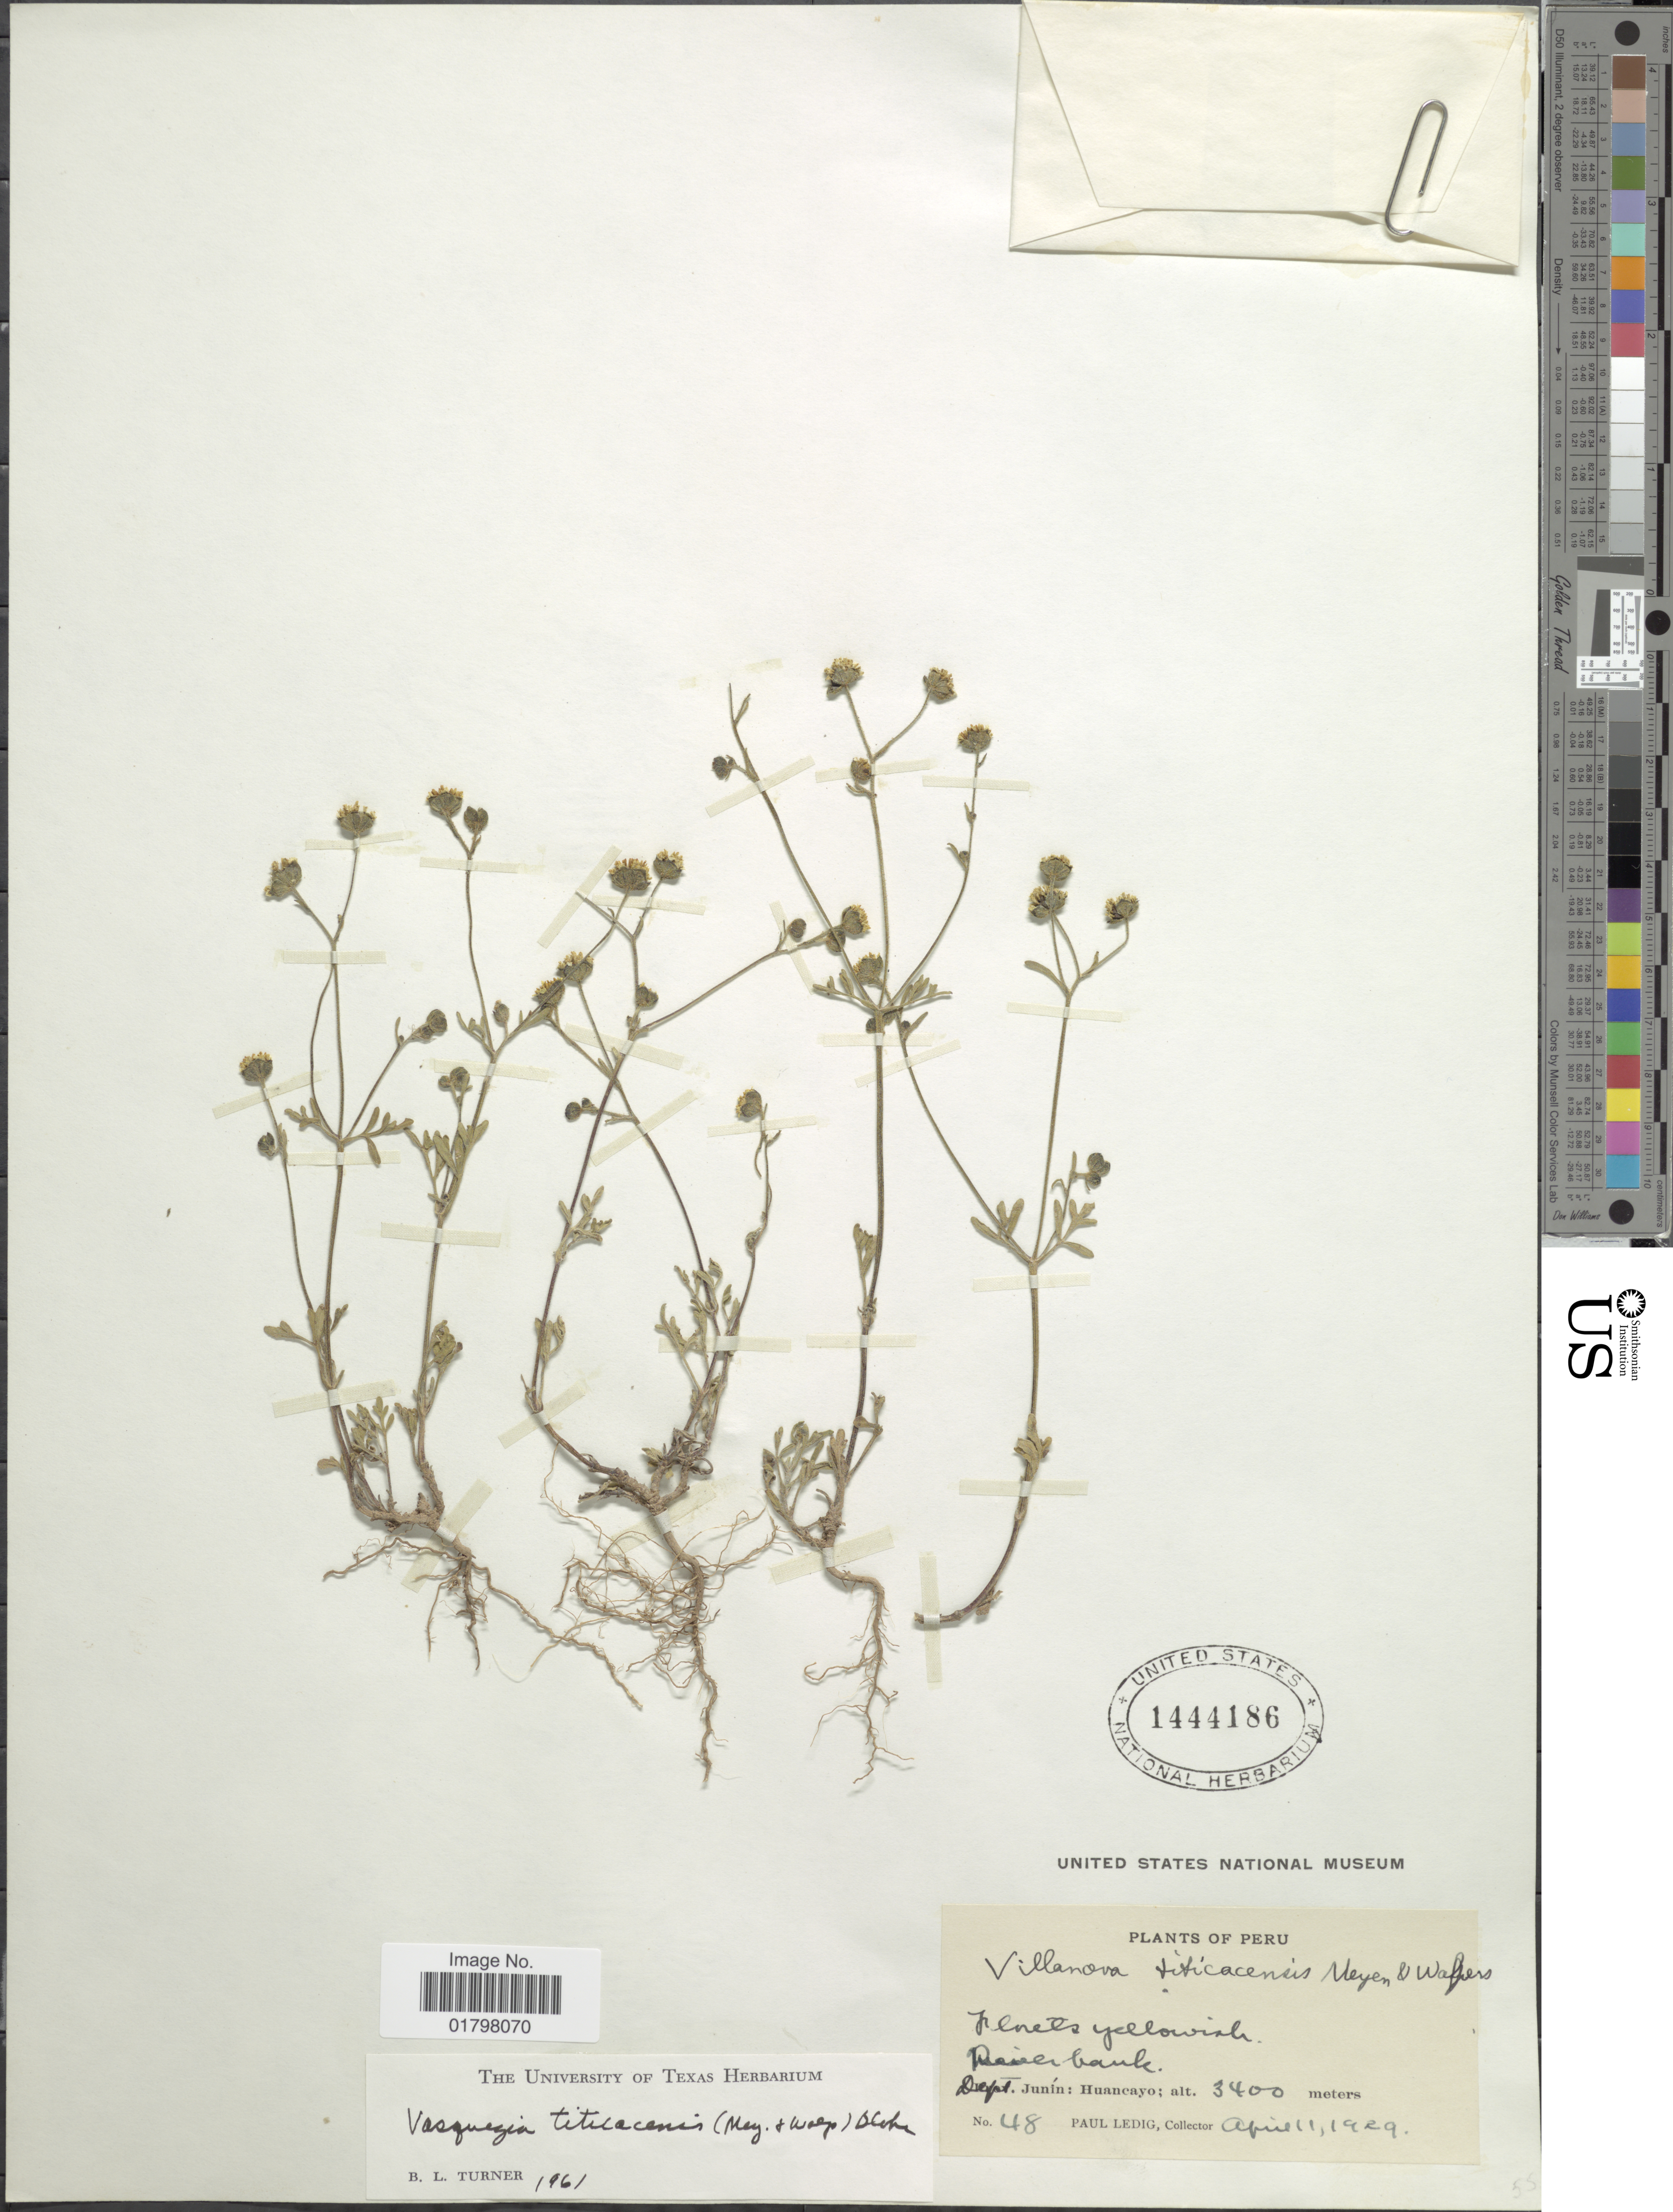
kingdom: Plantae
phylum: Tracheophyta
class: Magnoliopsida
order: Asterales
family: Asteraceae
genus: Vasquesia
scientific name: Vasquesia titicacensis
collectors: P. Ledig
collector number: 48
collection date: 1929-04-11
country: Peru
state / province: Junín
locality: River bank. Dept. Junín: Huancayo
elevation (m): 3400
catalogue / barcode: US 1444186